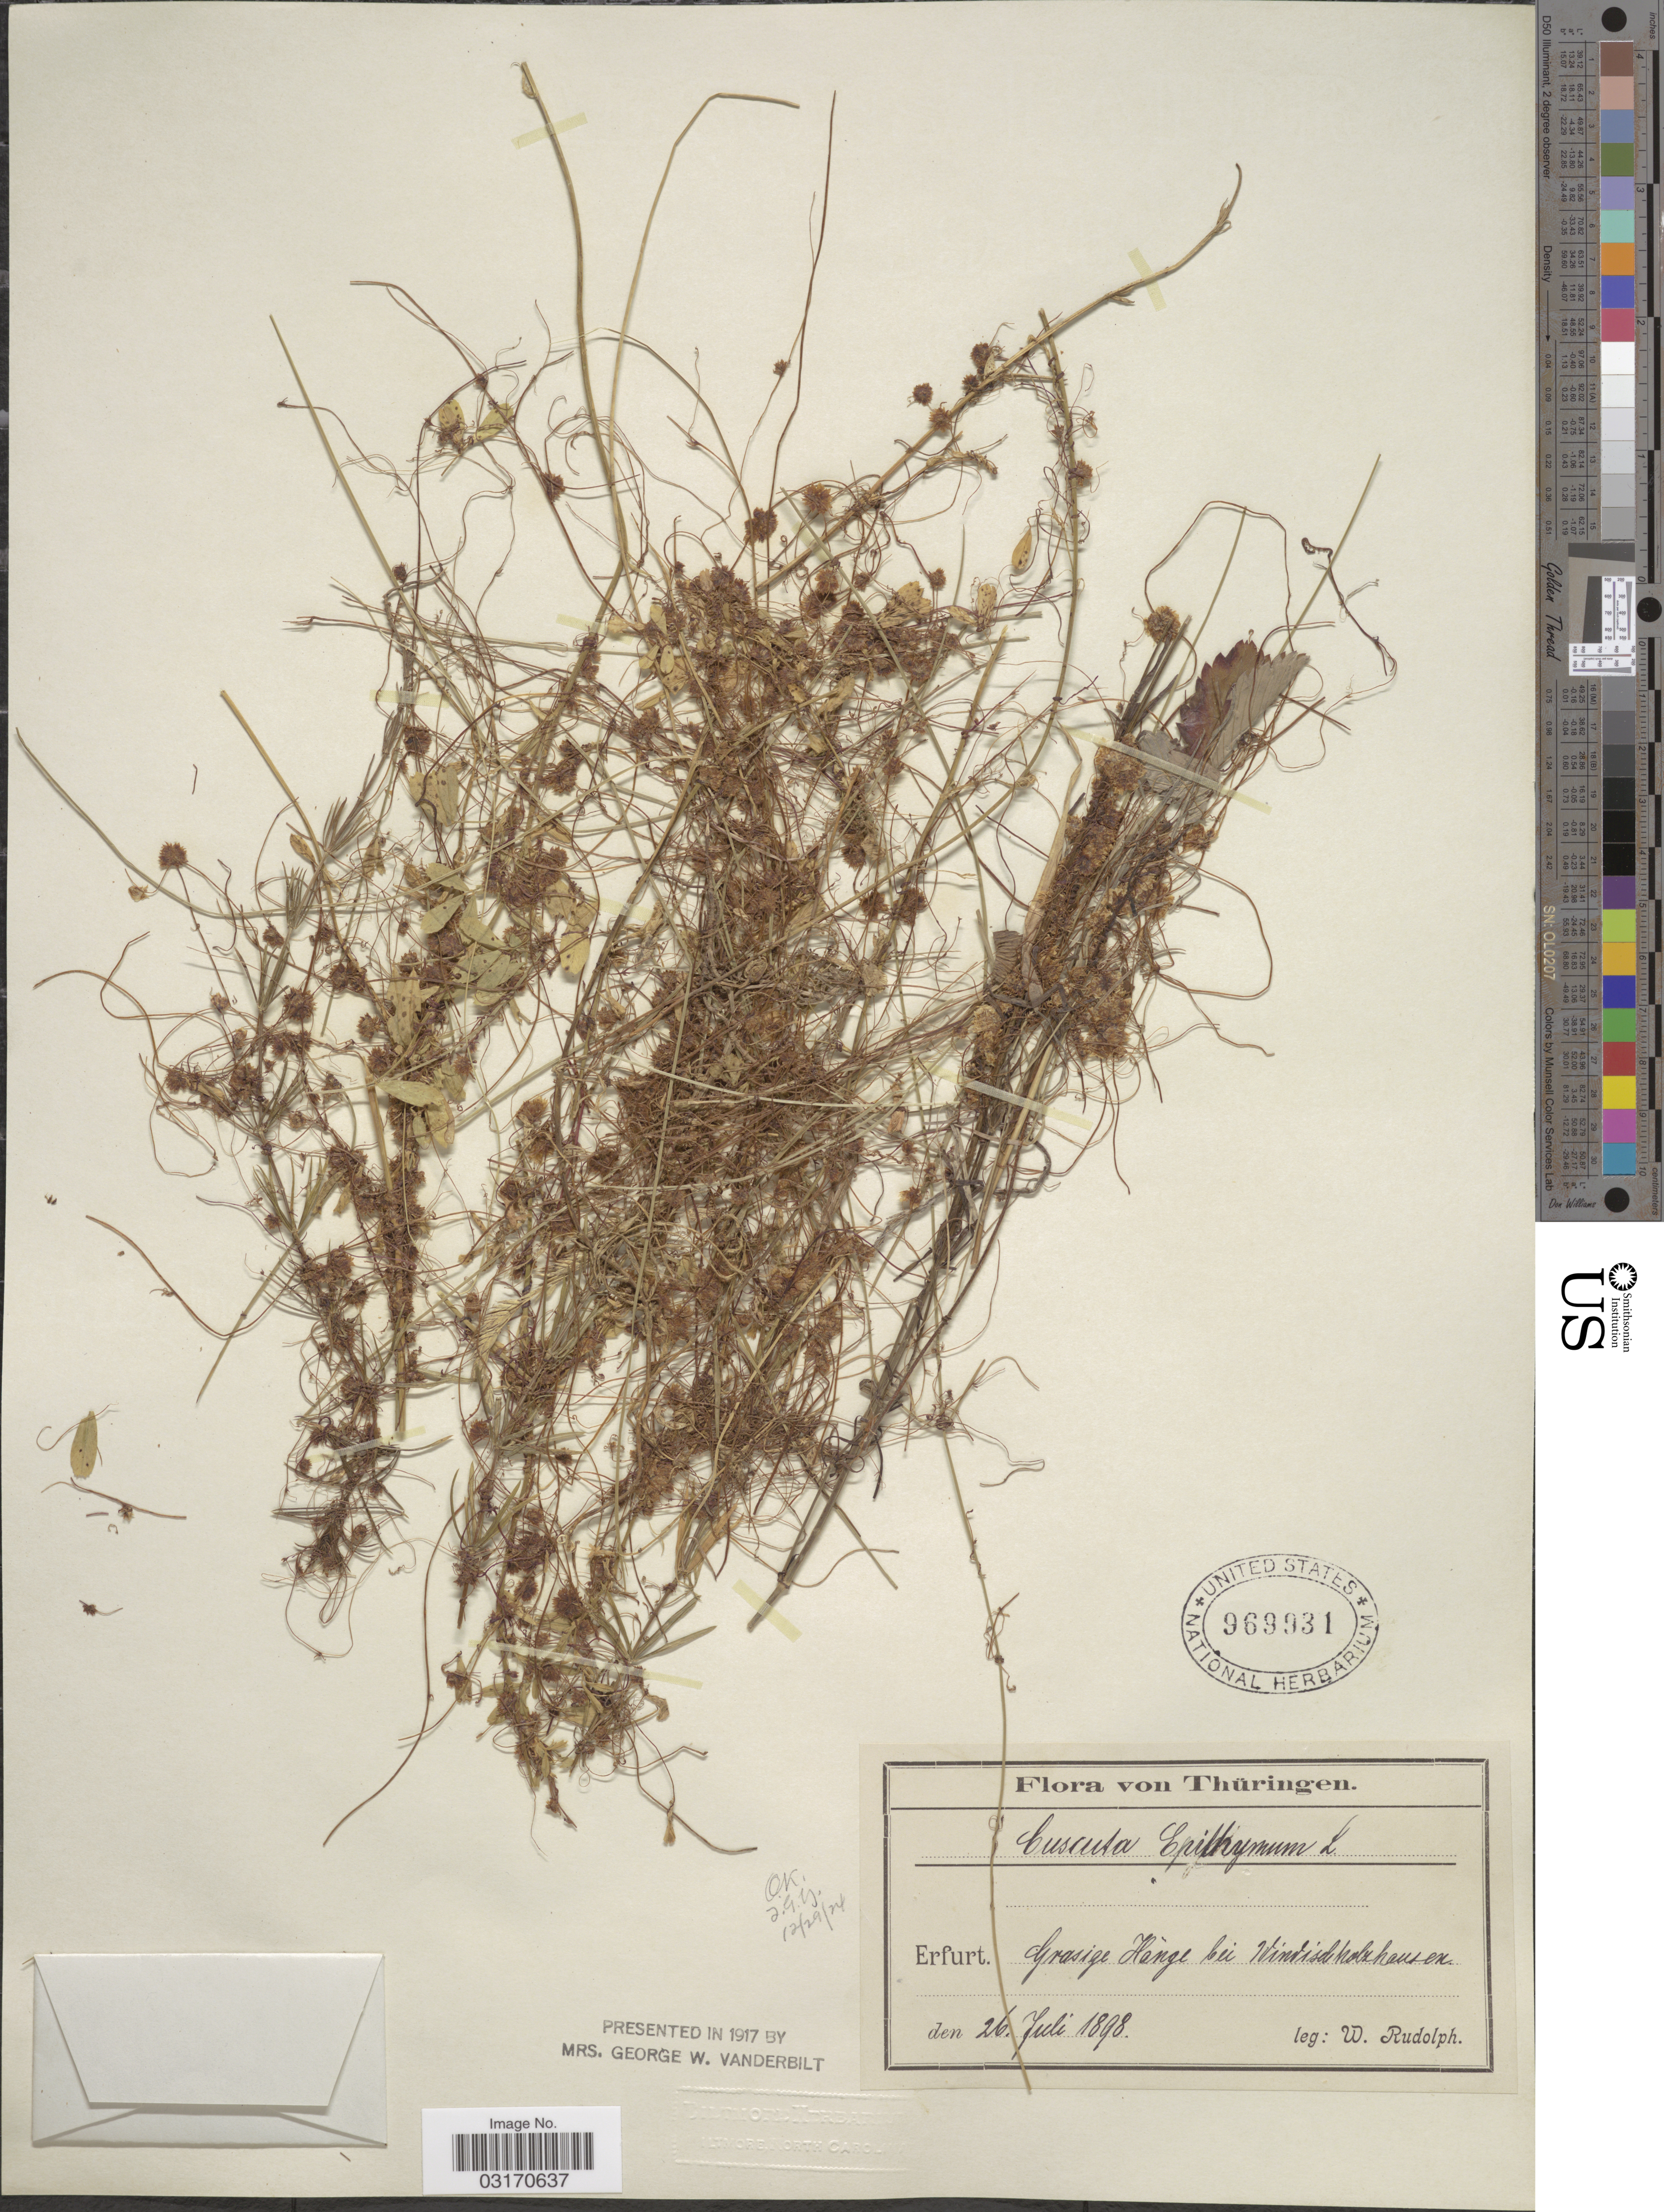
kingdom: Plantae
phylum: Tracheophyta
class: Magnoliopsida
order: Solanales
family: Convolvulaceae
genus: Cuscuta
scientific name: Cuscuta epithymum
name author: Murray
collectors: W. Rudolph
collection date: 1898-07-26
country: Germany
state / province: Thuringia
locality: Erfurt. Grasige Hënge bei Windischholzhausen.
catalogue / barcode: US 969931